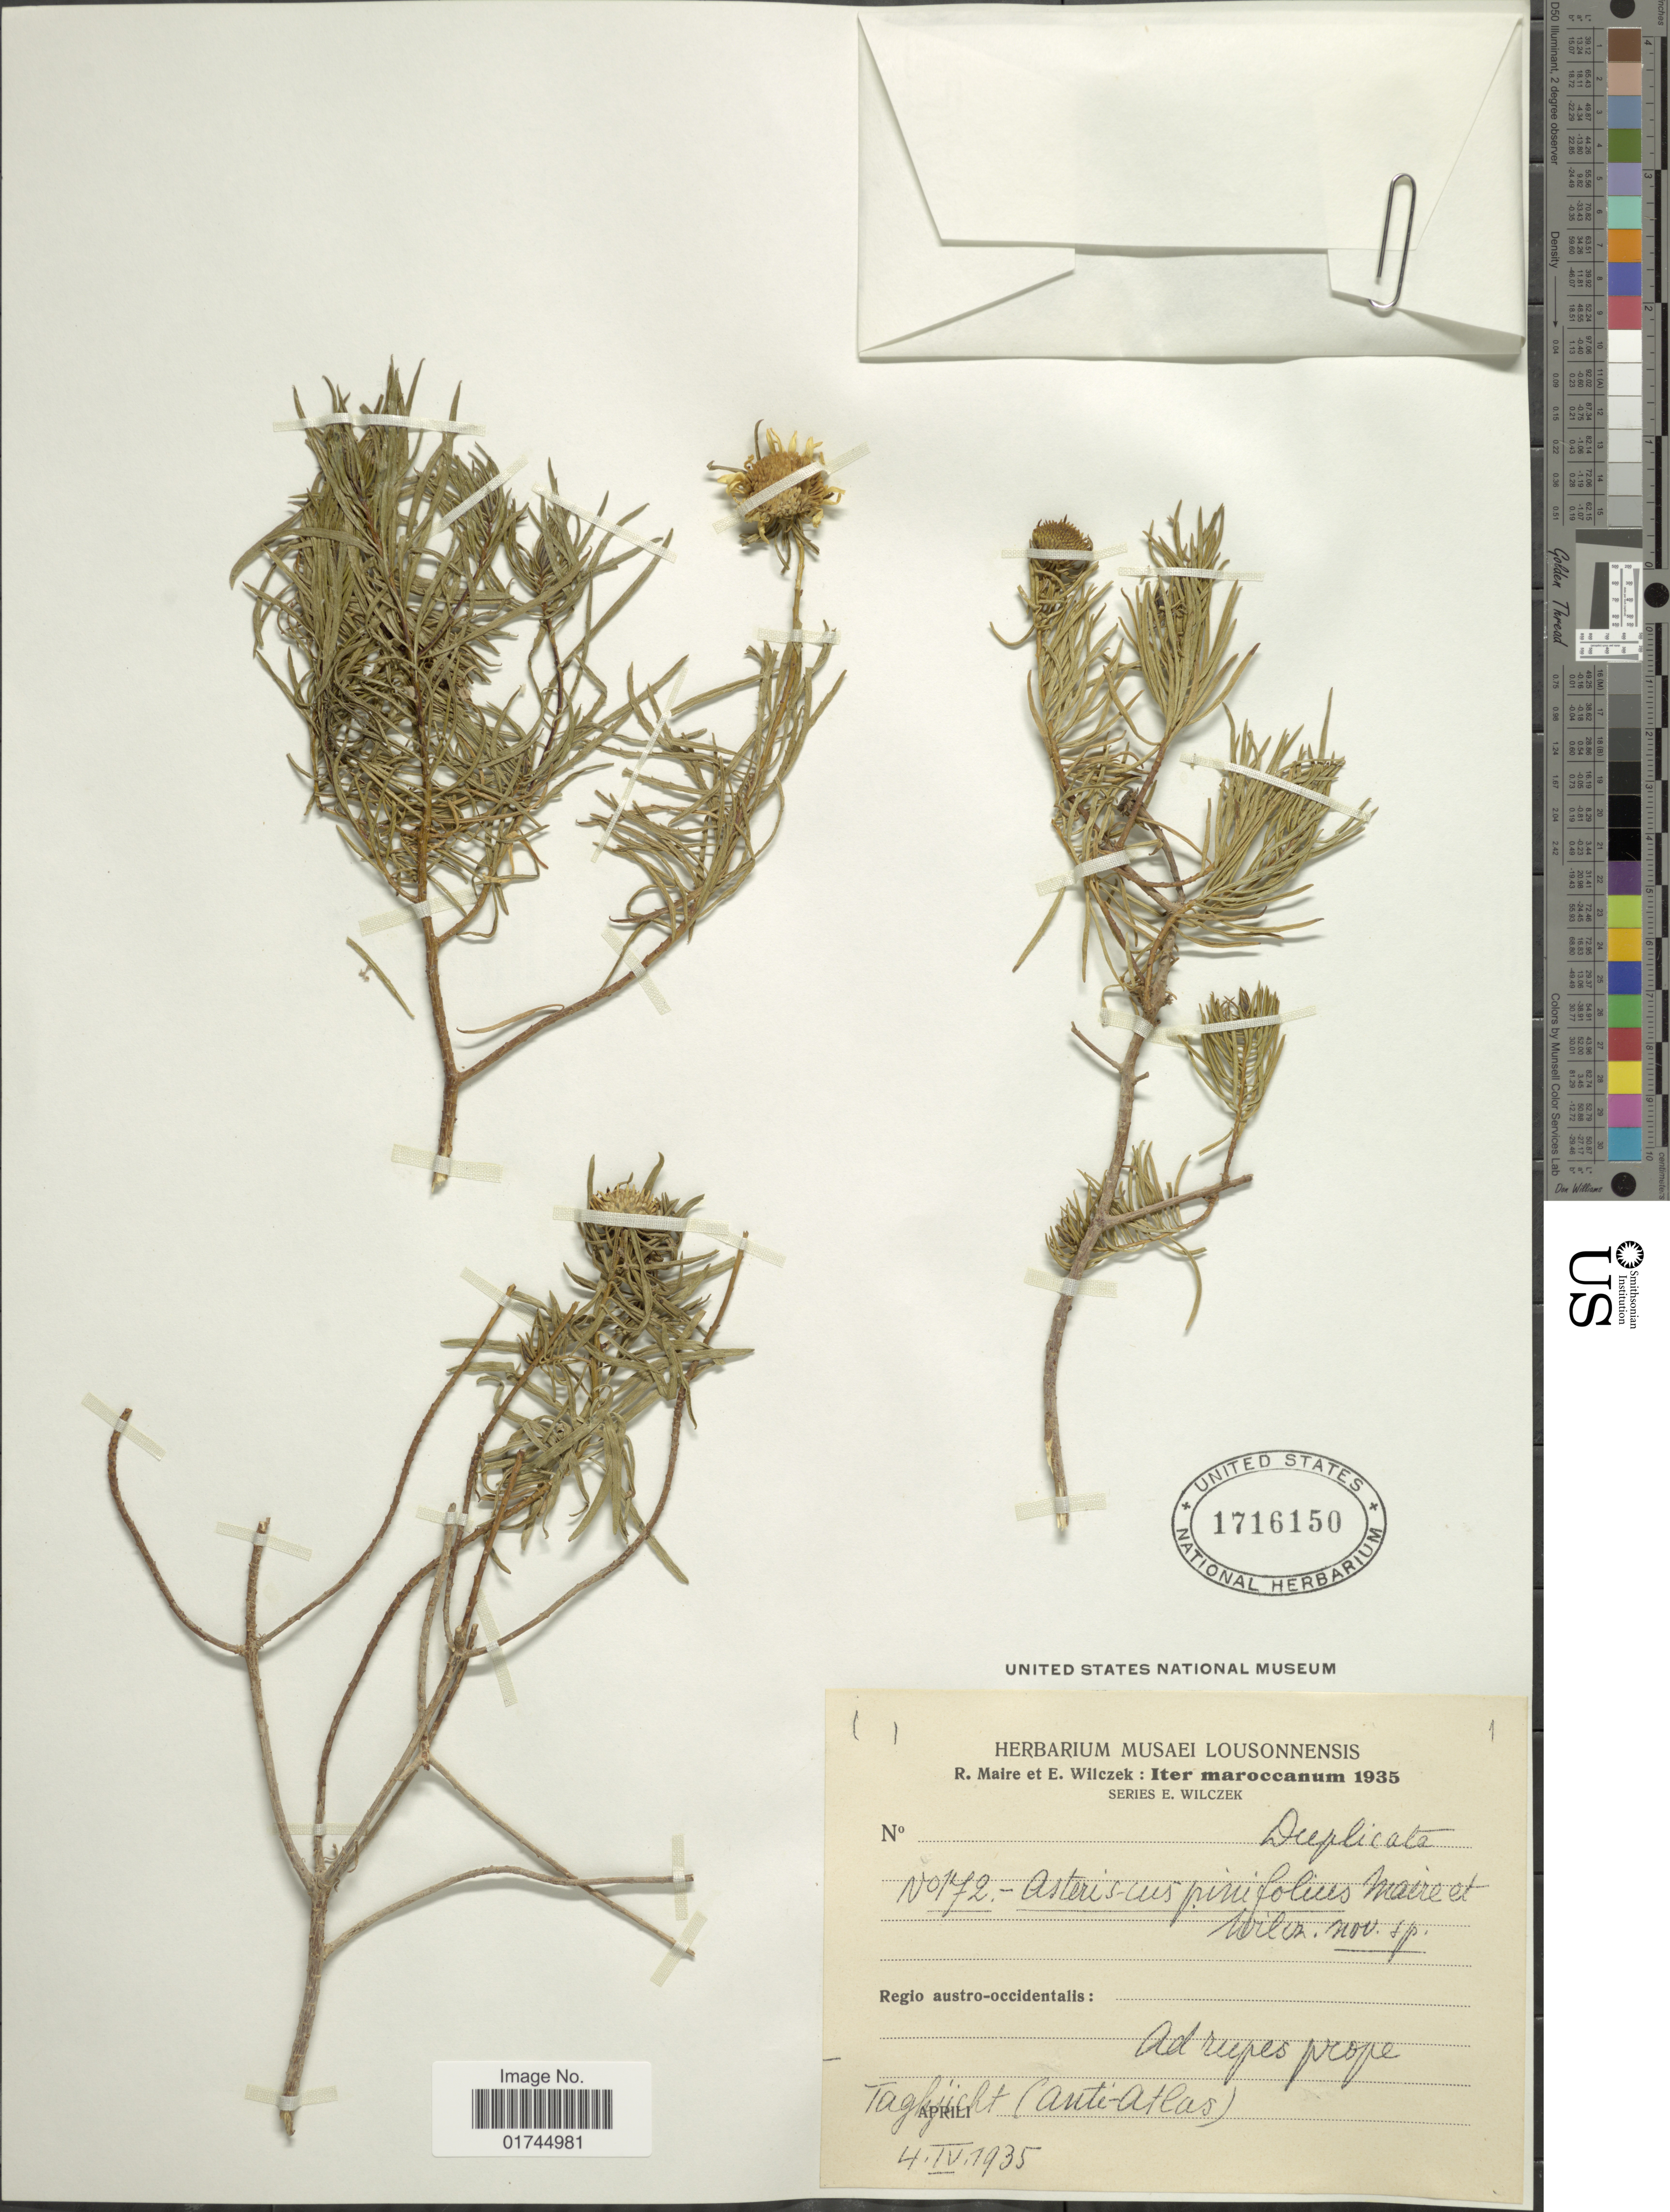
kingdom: Plantae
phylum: Tracheophyta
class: Magnoliopsida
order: Asterales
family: Asteraceae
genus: Pallenis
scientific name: Pallenis pinnifolius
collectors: R. C. Maire & E. Wilczek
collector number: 172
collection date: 1935-04-04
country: Morocco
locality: Iter maroccanum, ad rupes prope.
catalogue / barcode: US 1716150